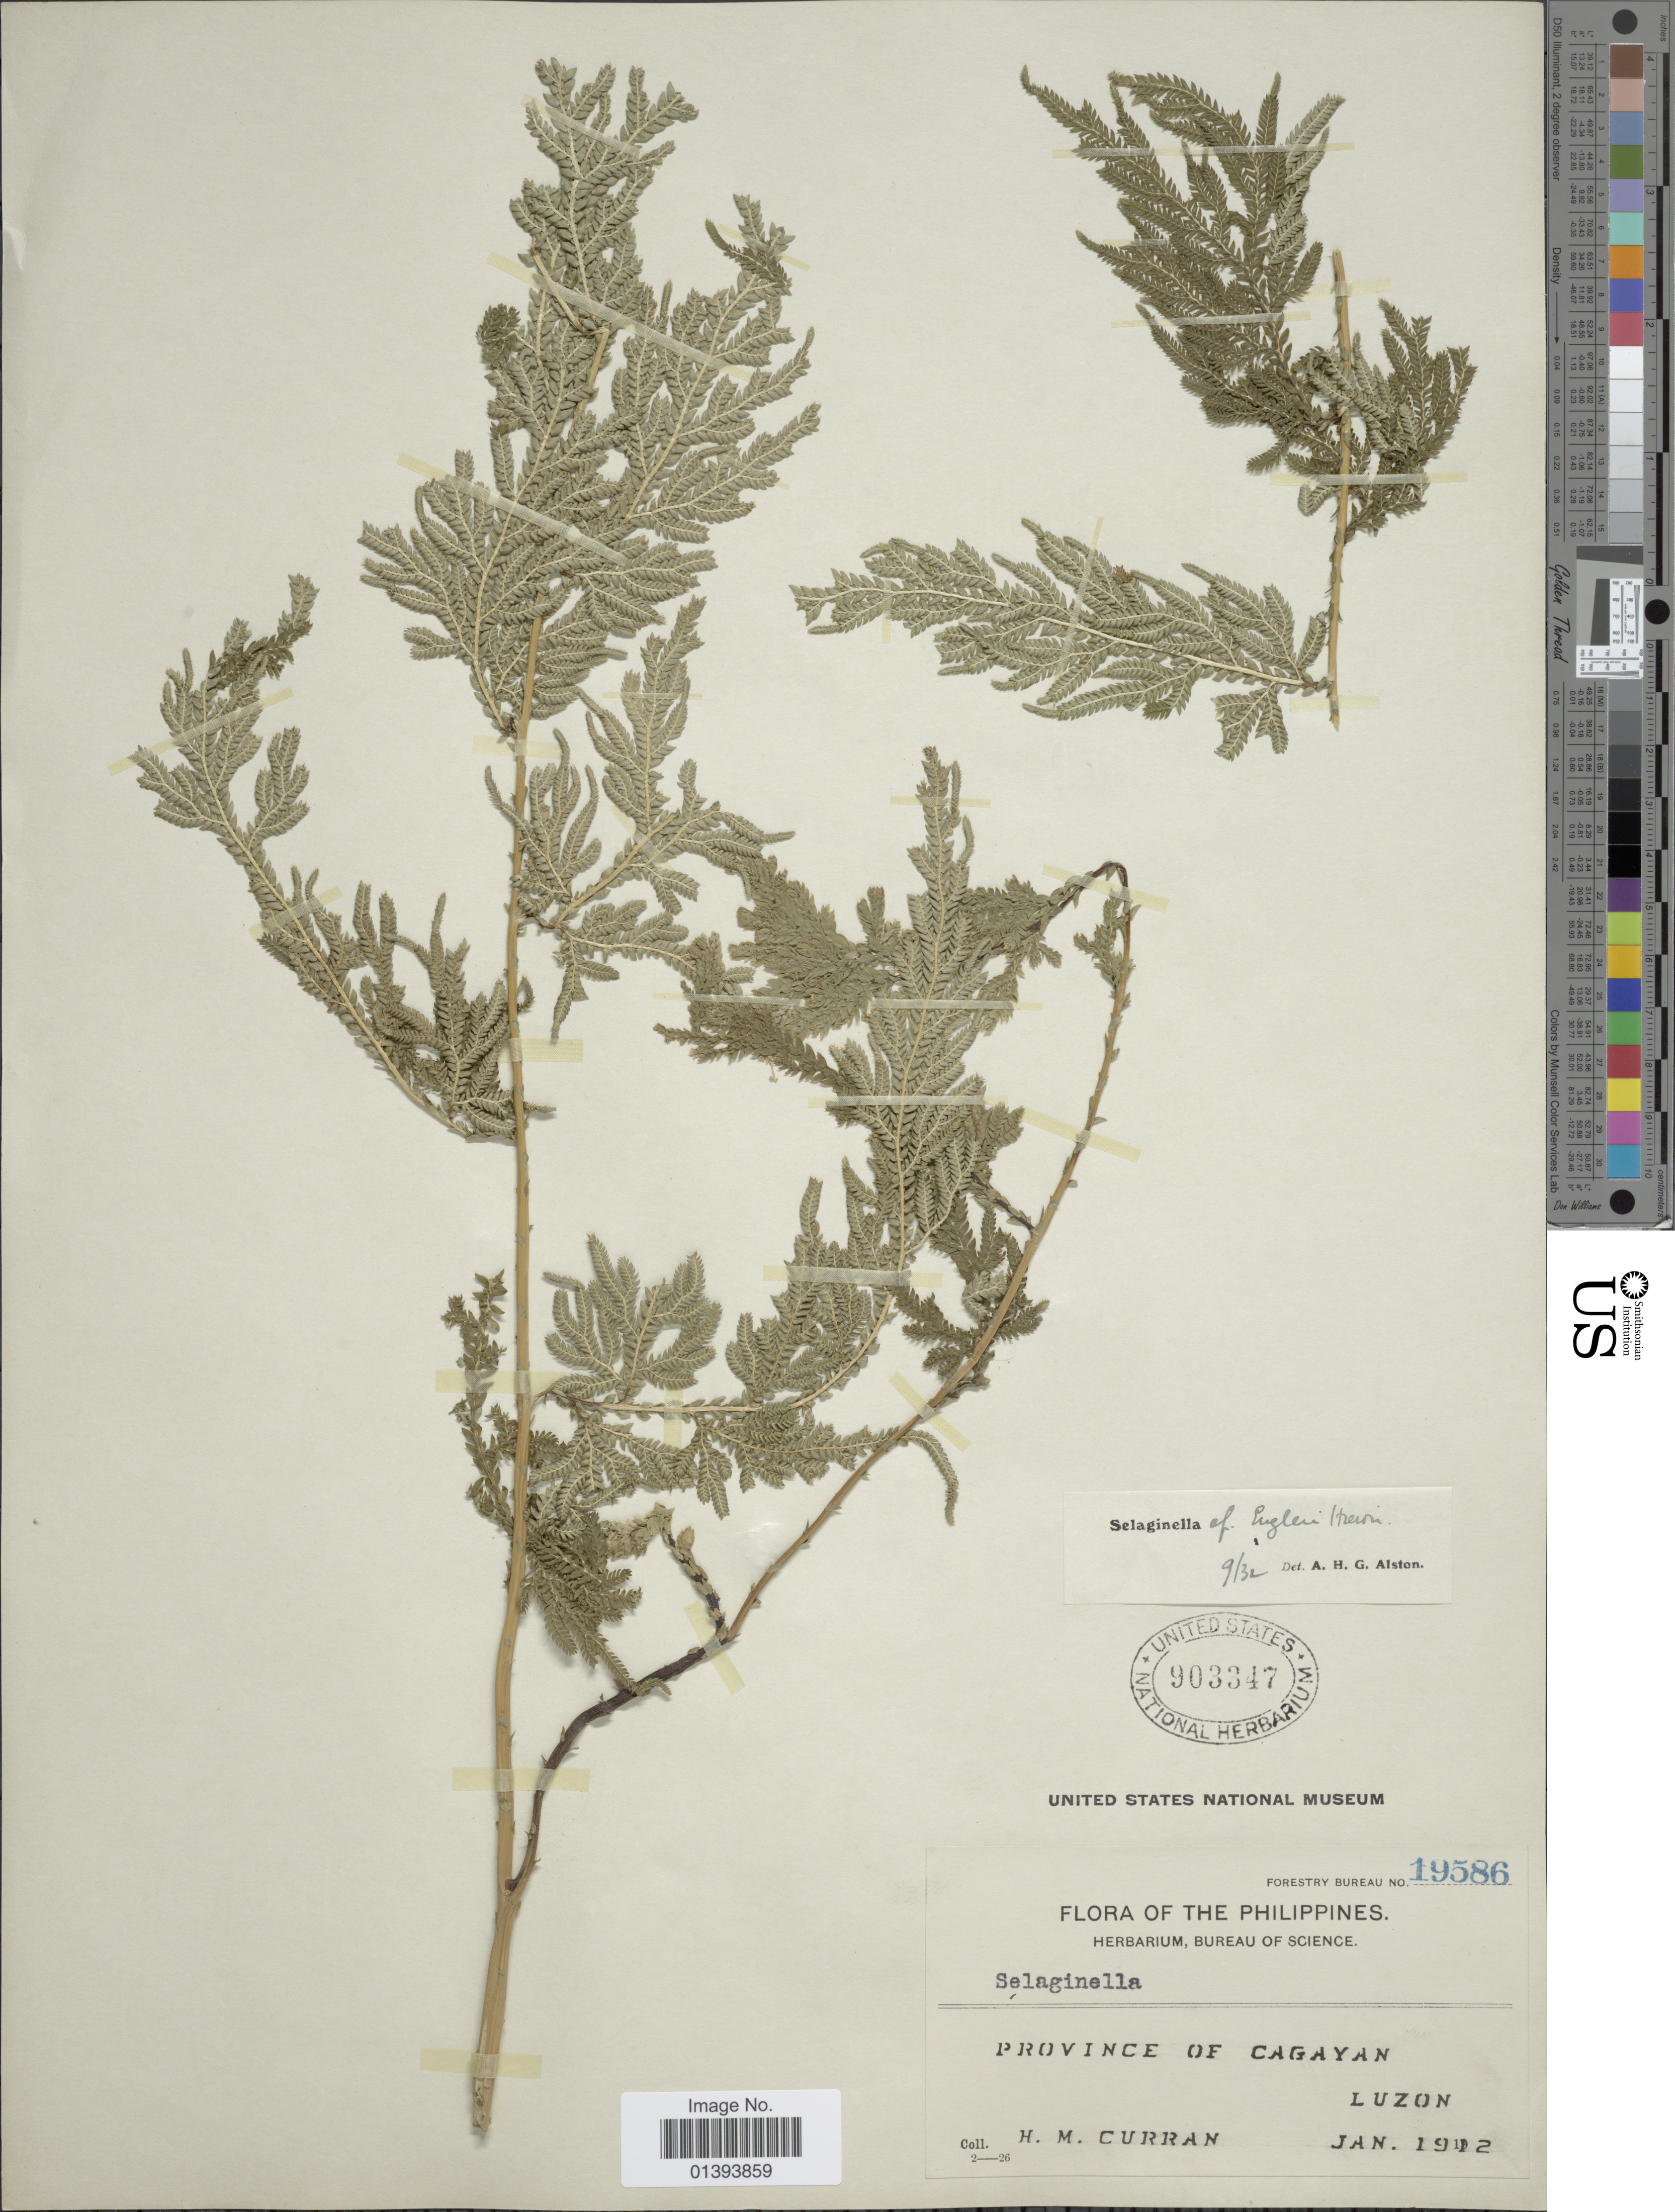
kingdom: Plantae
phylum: Tracheophyta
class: Lycopodiopsida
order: Selaginellales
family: Selaginellaceae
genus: Selaginella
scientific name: Selaginella engleri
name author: Hieron.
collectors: H. M. Curran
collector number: Forestry Bureau 19586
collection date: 1902-01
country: Philippines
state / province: Central Luzon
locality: Province of Cagayan, Luzon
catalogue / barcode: US 903347